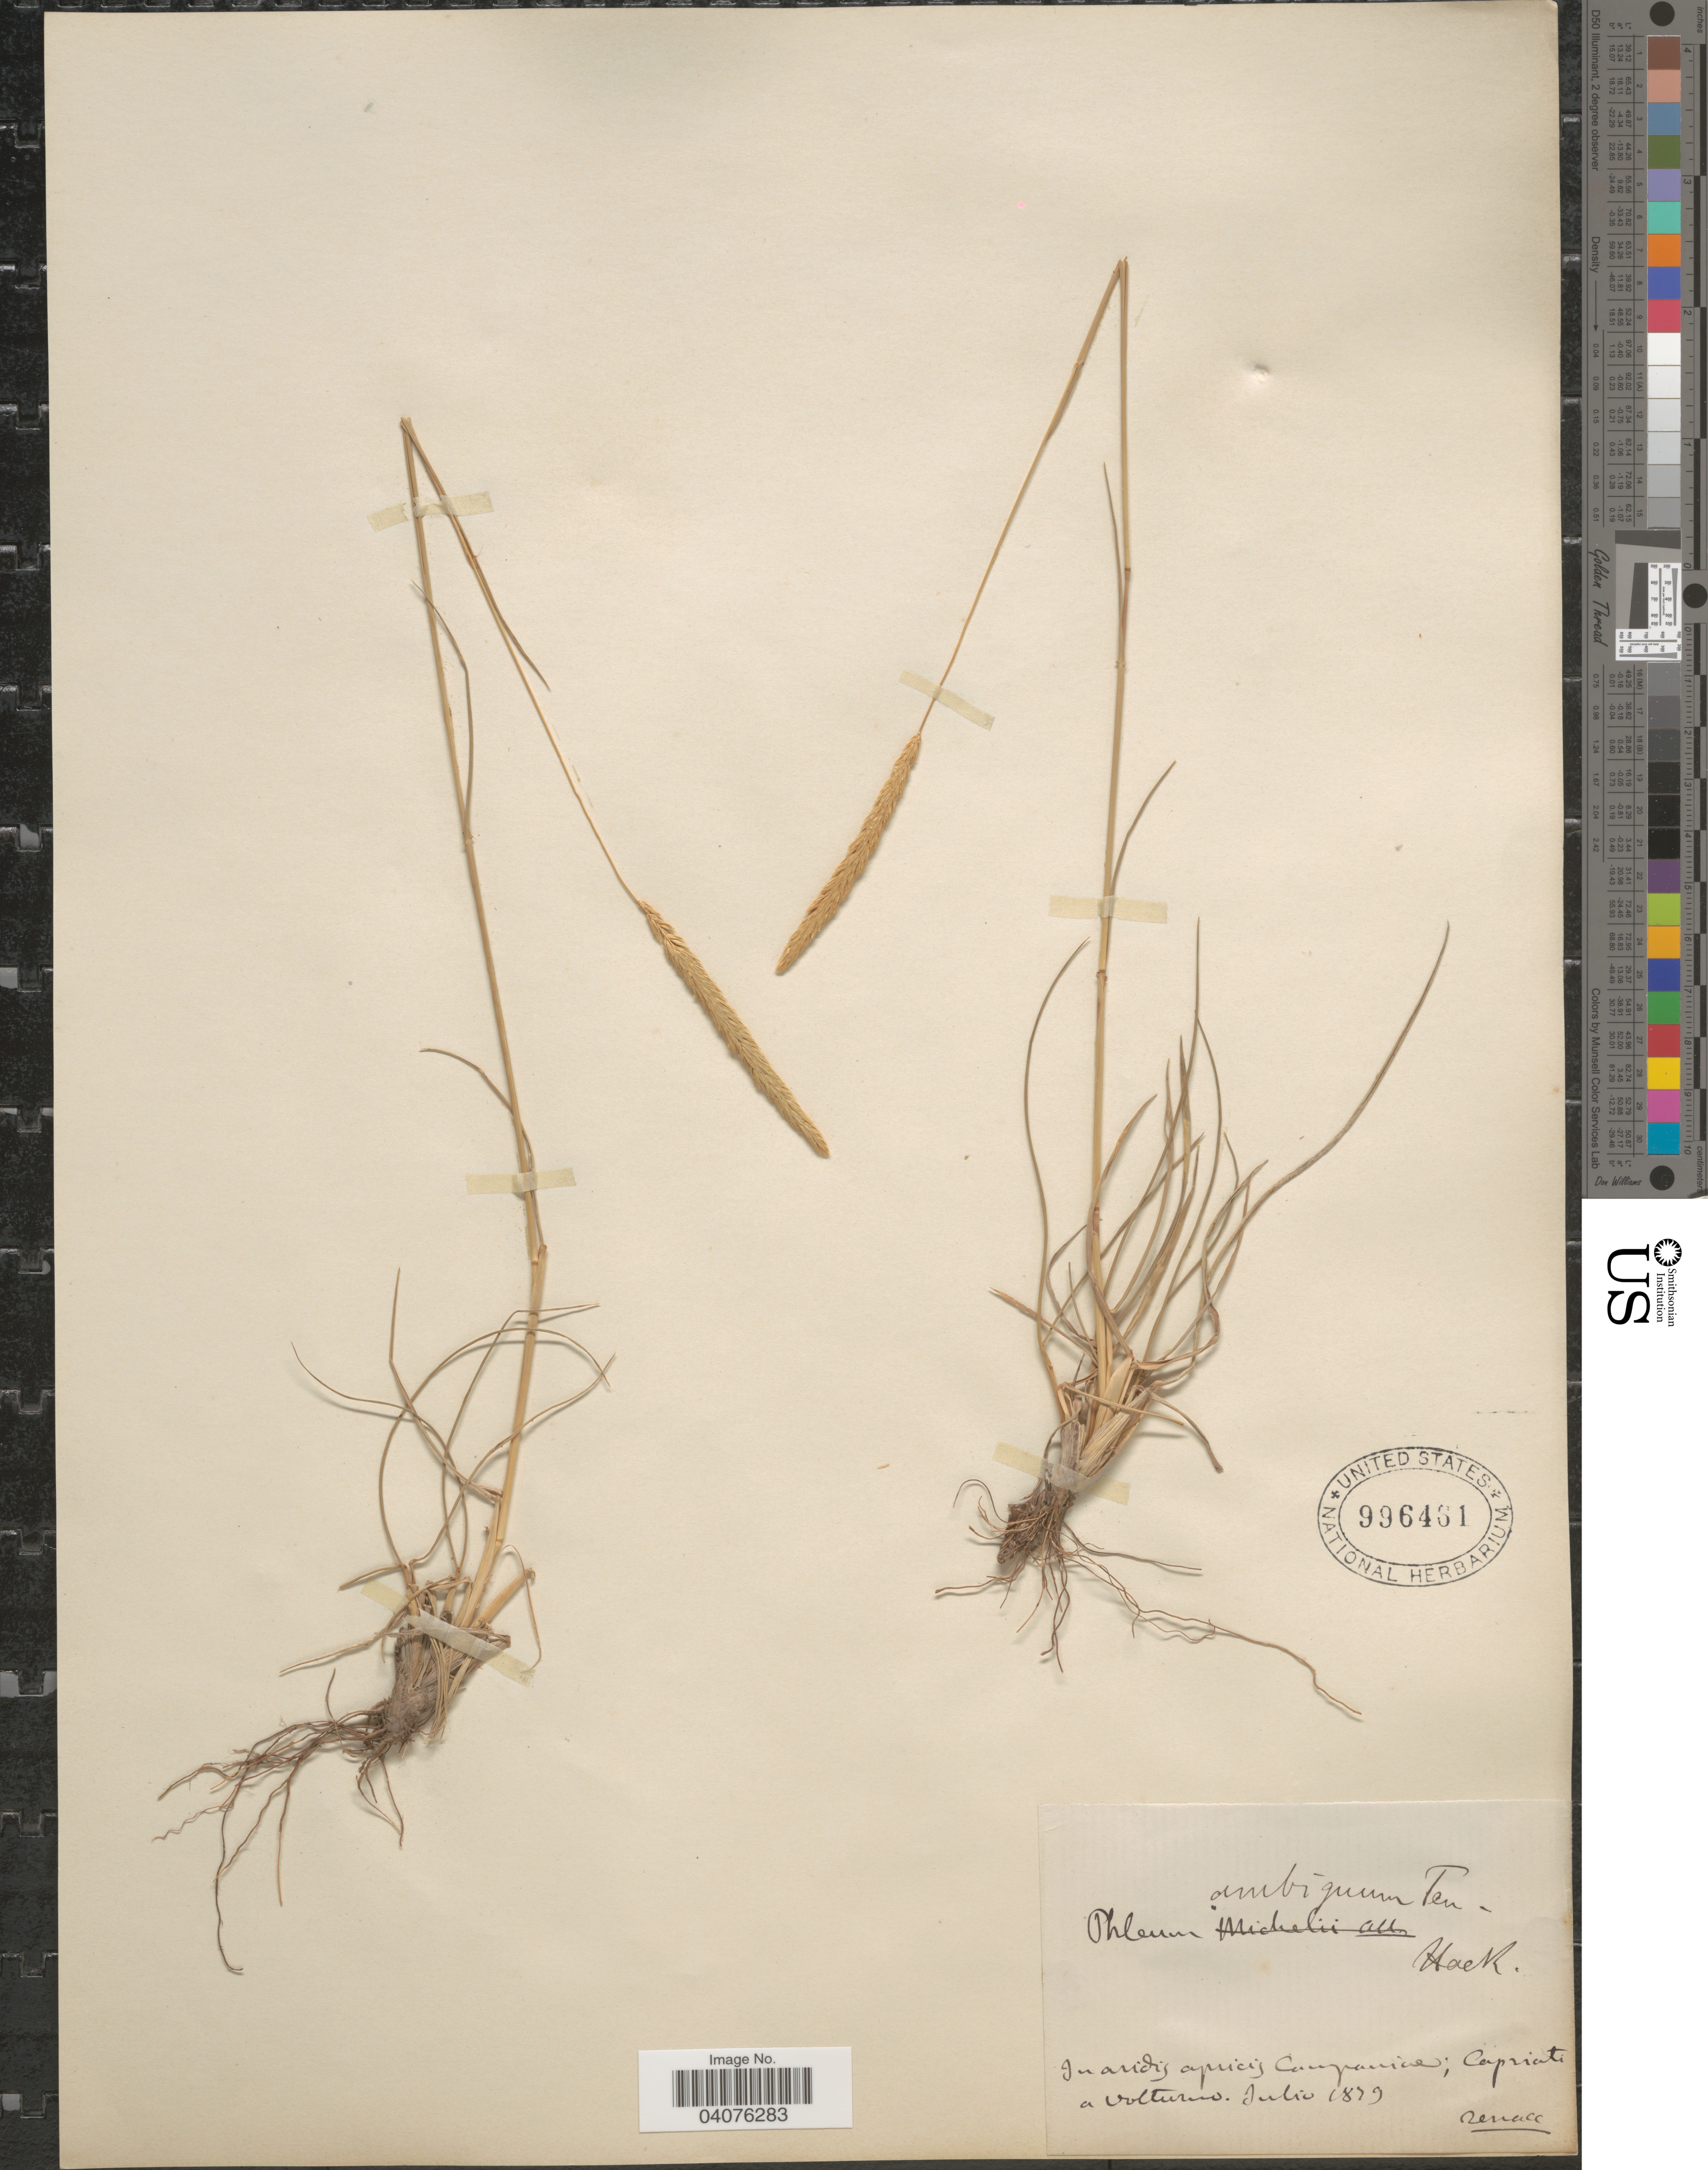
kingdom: Plantae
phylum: Tracheophyta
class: Liliopsida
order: Poales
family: Poaceae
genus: Phleum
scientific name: Phleum michelii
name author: All.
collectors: Versace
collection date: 1879-07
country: Italy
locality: In aridis apricis Campania; Capriati a Volturno.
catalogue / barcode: US 996461